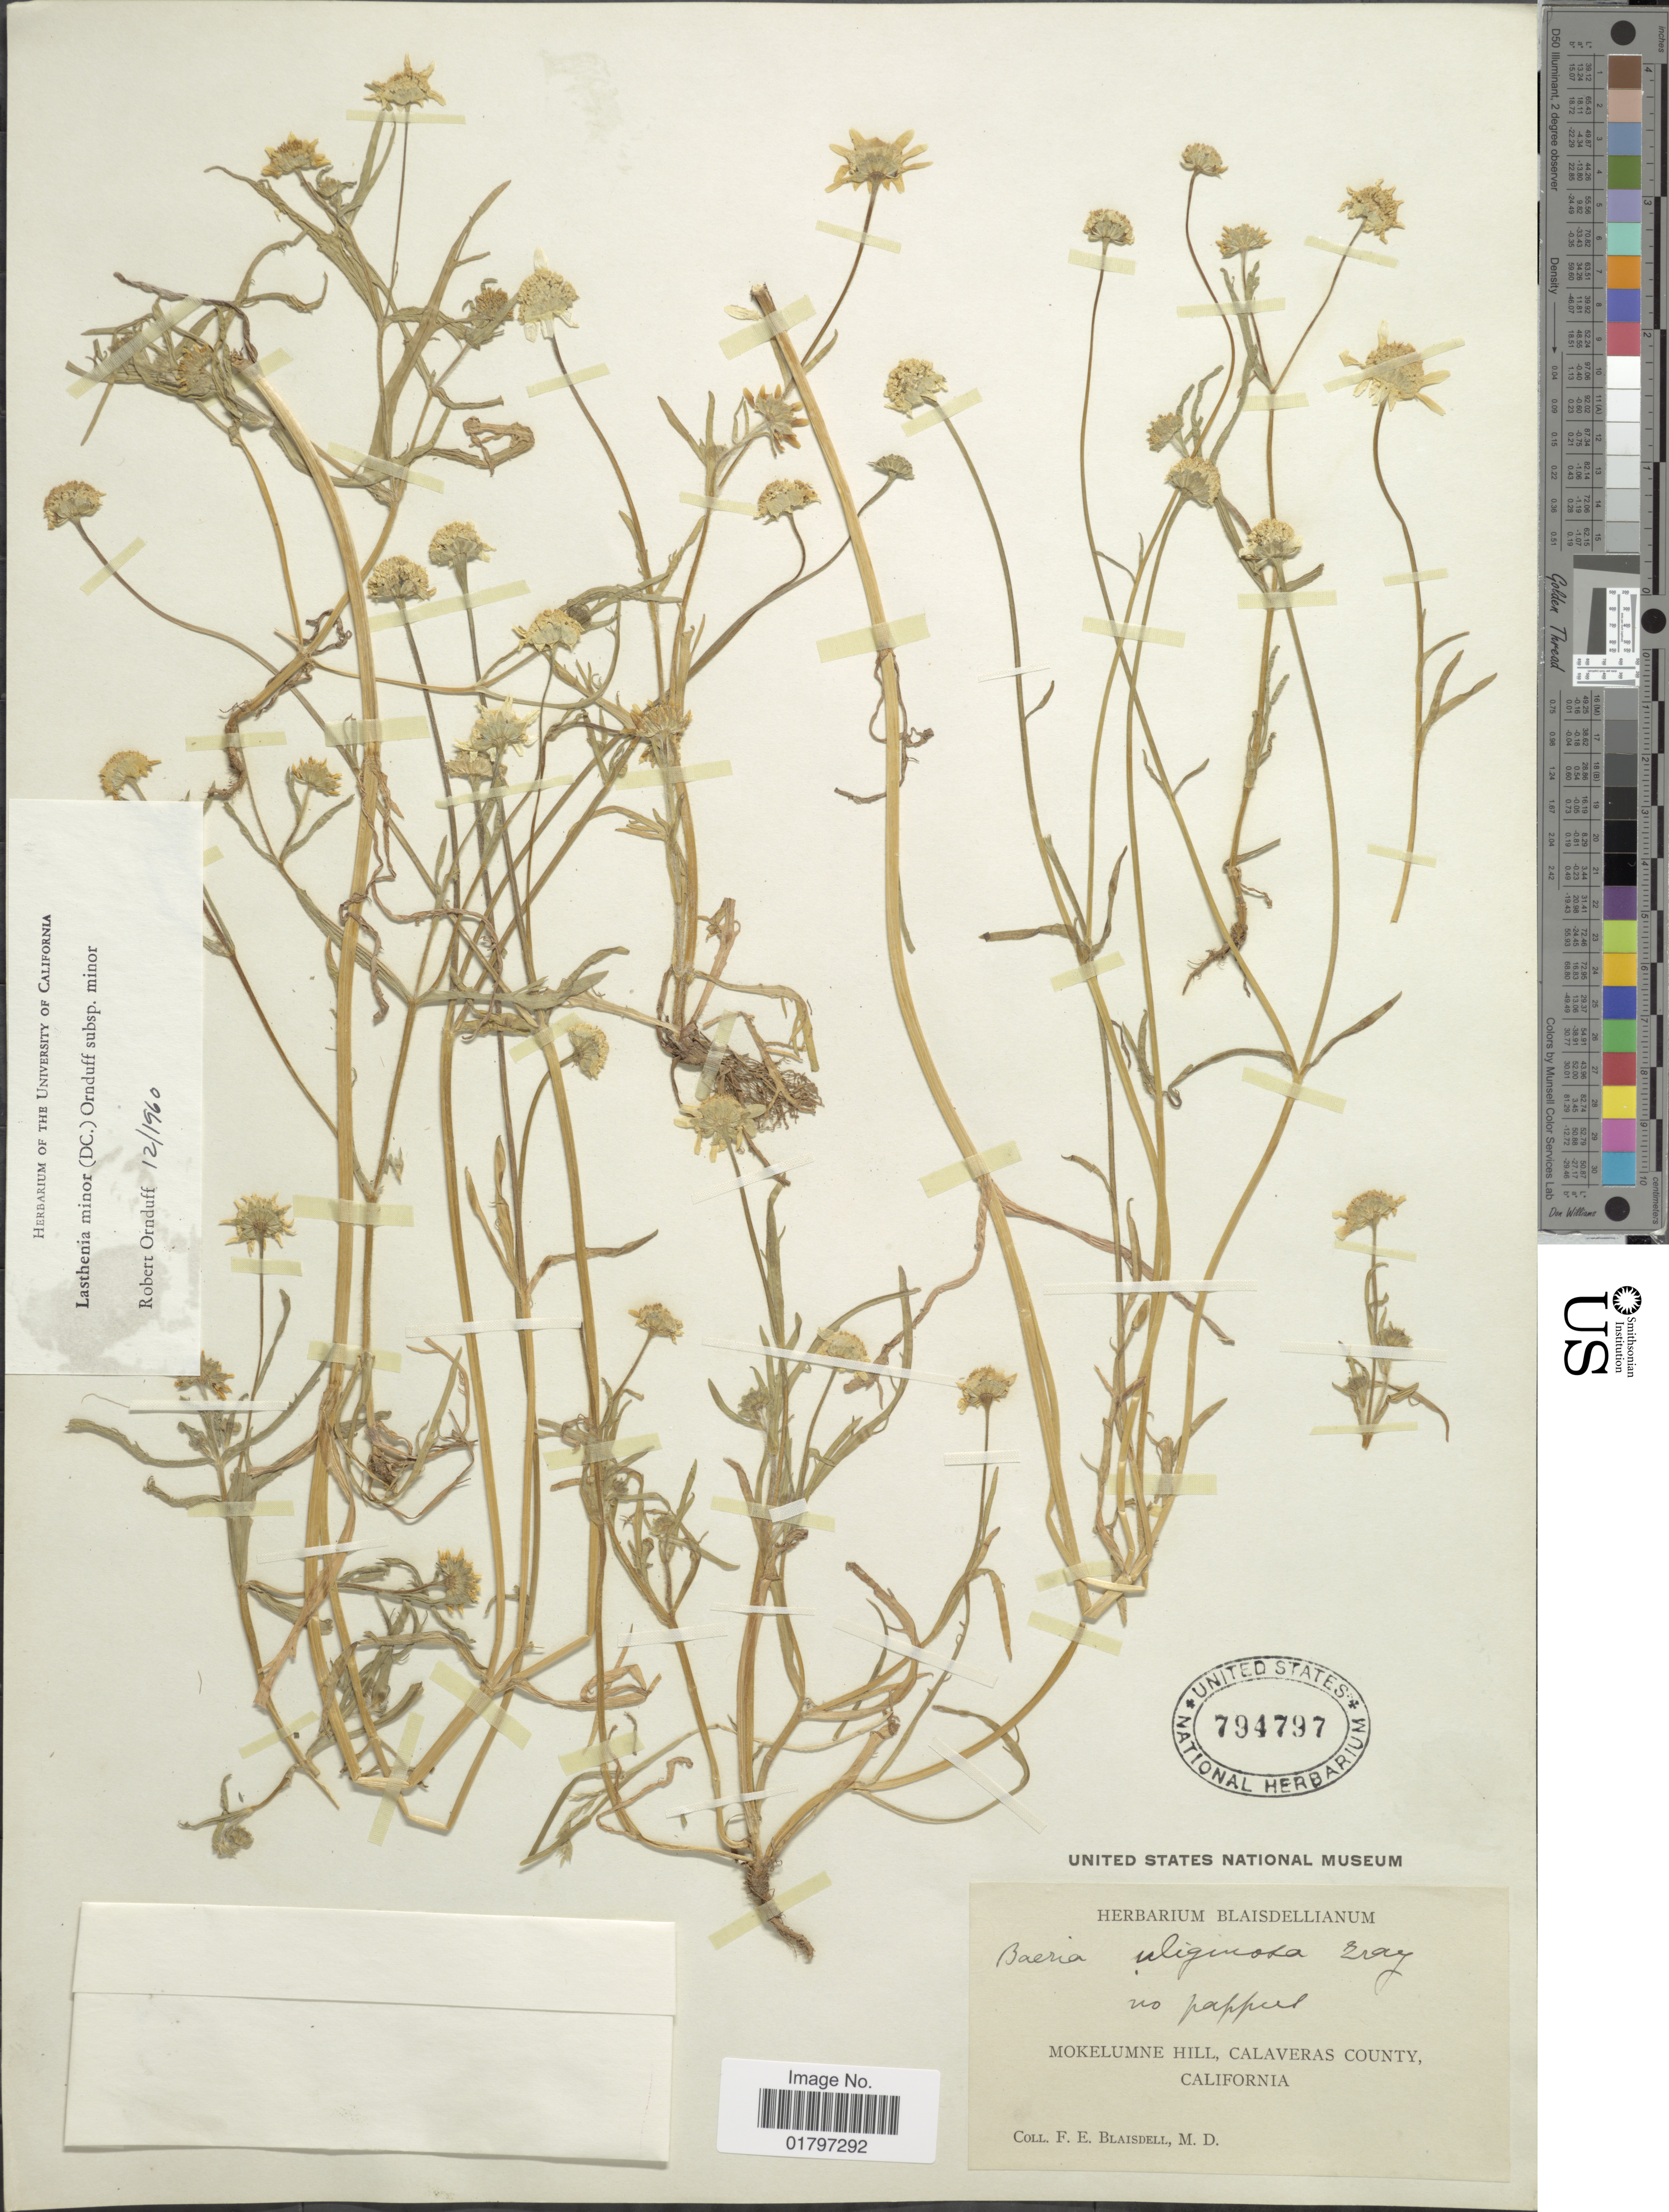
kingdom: Plantae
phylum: Tracheophyta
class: Magnoliopsida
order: Asterales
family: Asteraceae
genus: Lasthenia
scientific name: Lasthenia minor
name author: (DC.) Ornduff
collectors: F. Blaisdell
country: United States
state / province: California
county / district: Calaveras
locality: Mokelumne Hill, Calaveras County, California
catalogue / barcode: US 794797